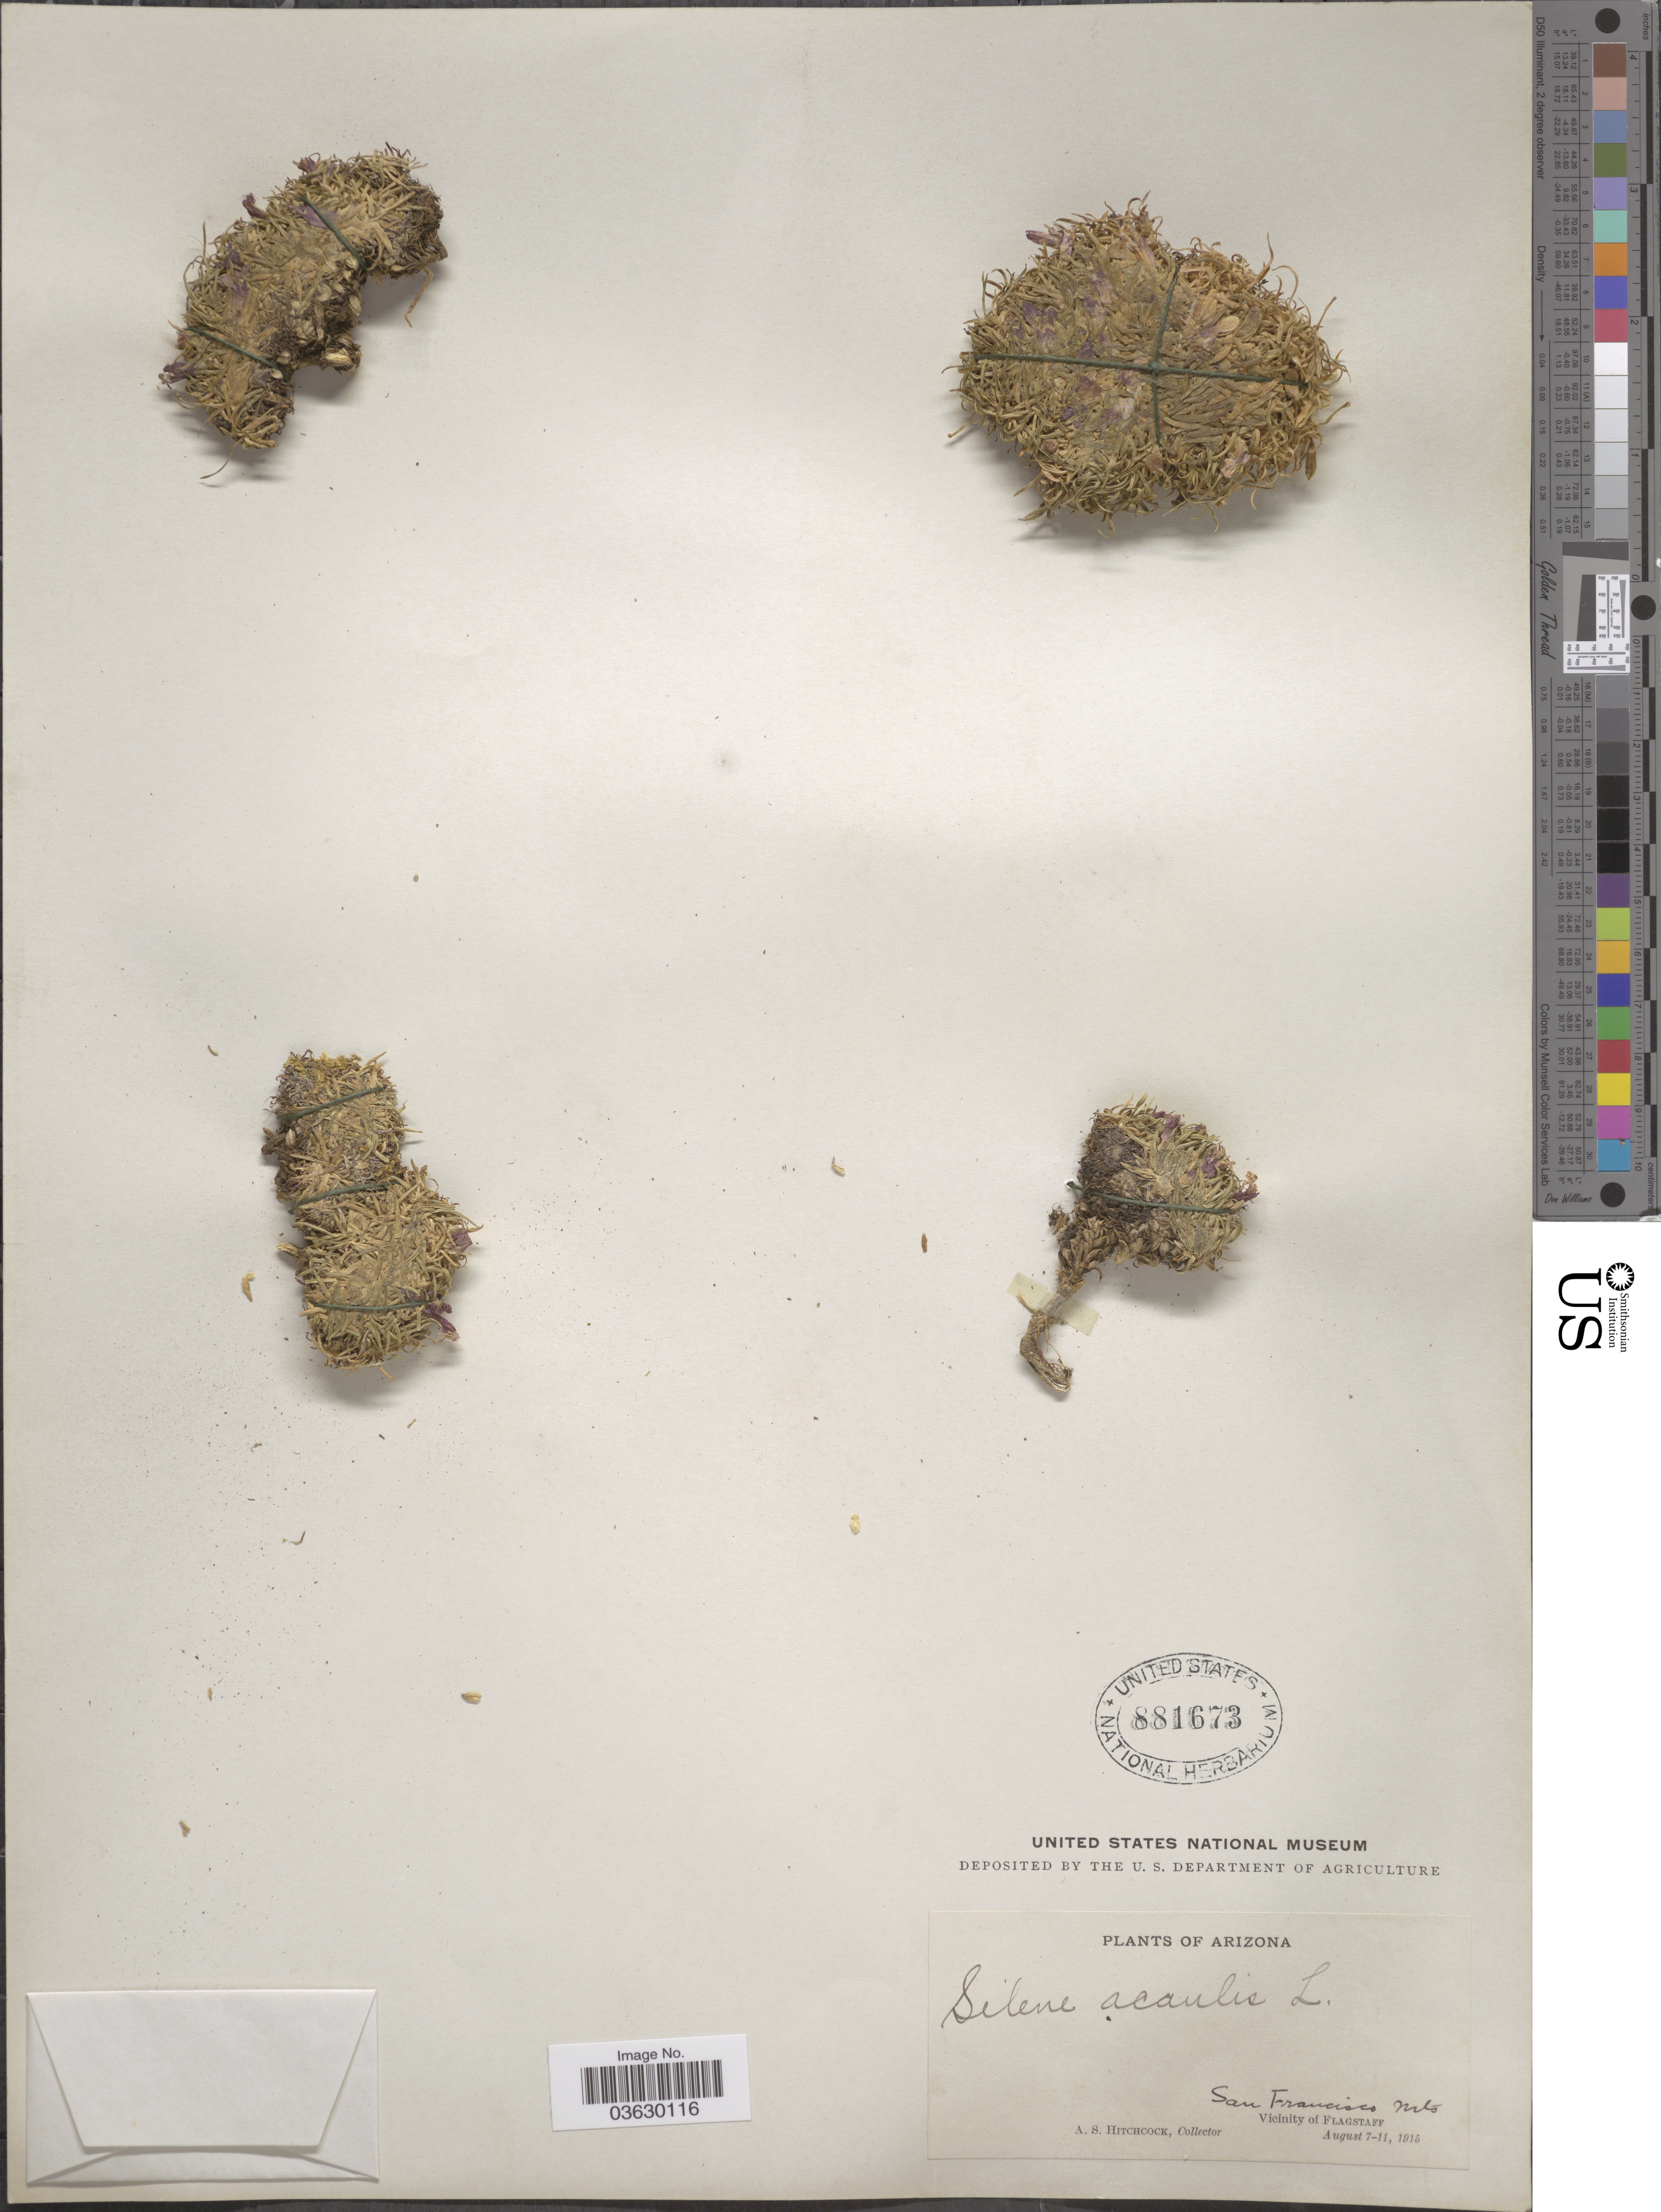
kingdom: Plantae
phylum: Tracheophyta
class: Magnoliopsida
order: Caryophyllales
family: Caryophyllaceae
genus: Silene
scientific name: Silene acaulis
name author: (L.) Jacq.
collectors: A. S. Hitchcock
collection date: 1915-08-07/1915-08-11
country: United States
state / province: Arizona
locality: San Francisco Mts. Vicinity of Flagstaff.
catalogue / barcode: US 881673